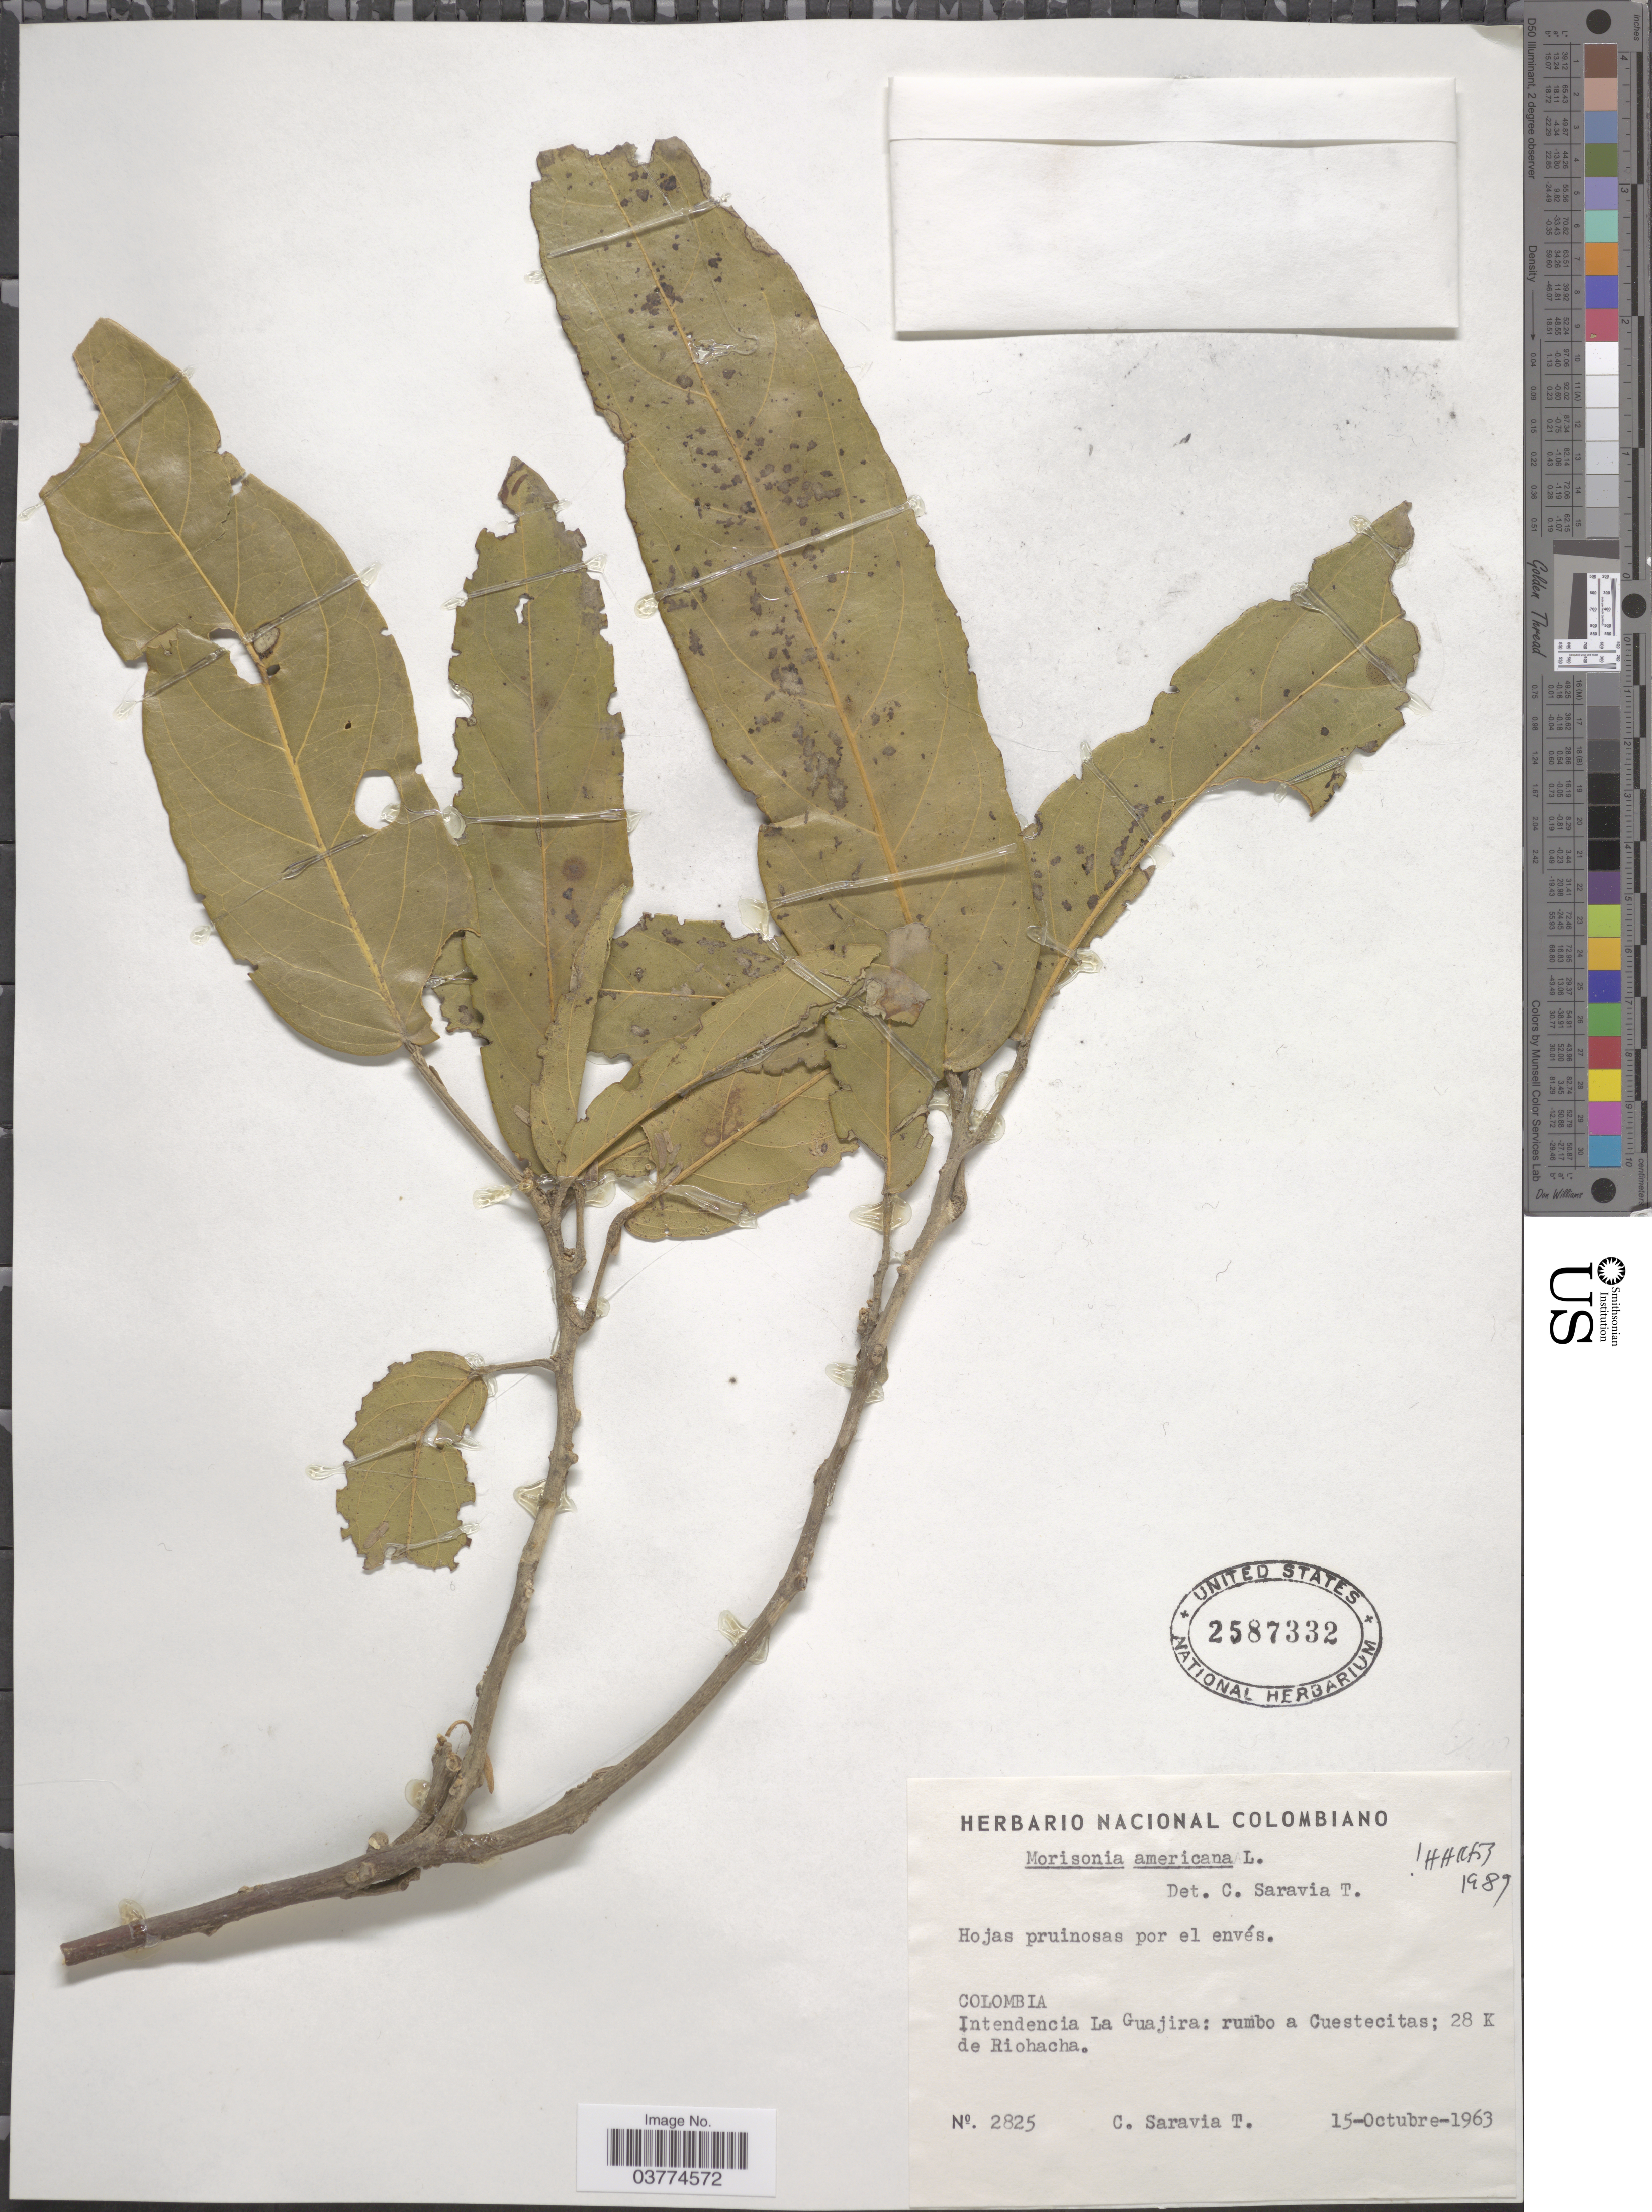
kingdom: Plantae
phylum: Tracheophyta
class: Magnoliopsida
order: Brassicales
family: Capparaceae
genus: Morisonia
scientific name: Morisonia americana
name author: L.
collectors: C. Saravia T.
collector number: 2825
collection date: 1963-10-15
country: Colombia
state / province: La Guajira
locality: Intendencia La Guajira: rumbo a Cuestecitas; 28 K de Riohacha.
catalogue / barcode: US 2587332